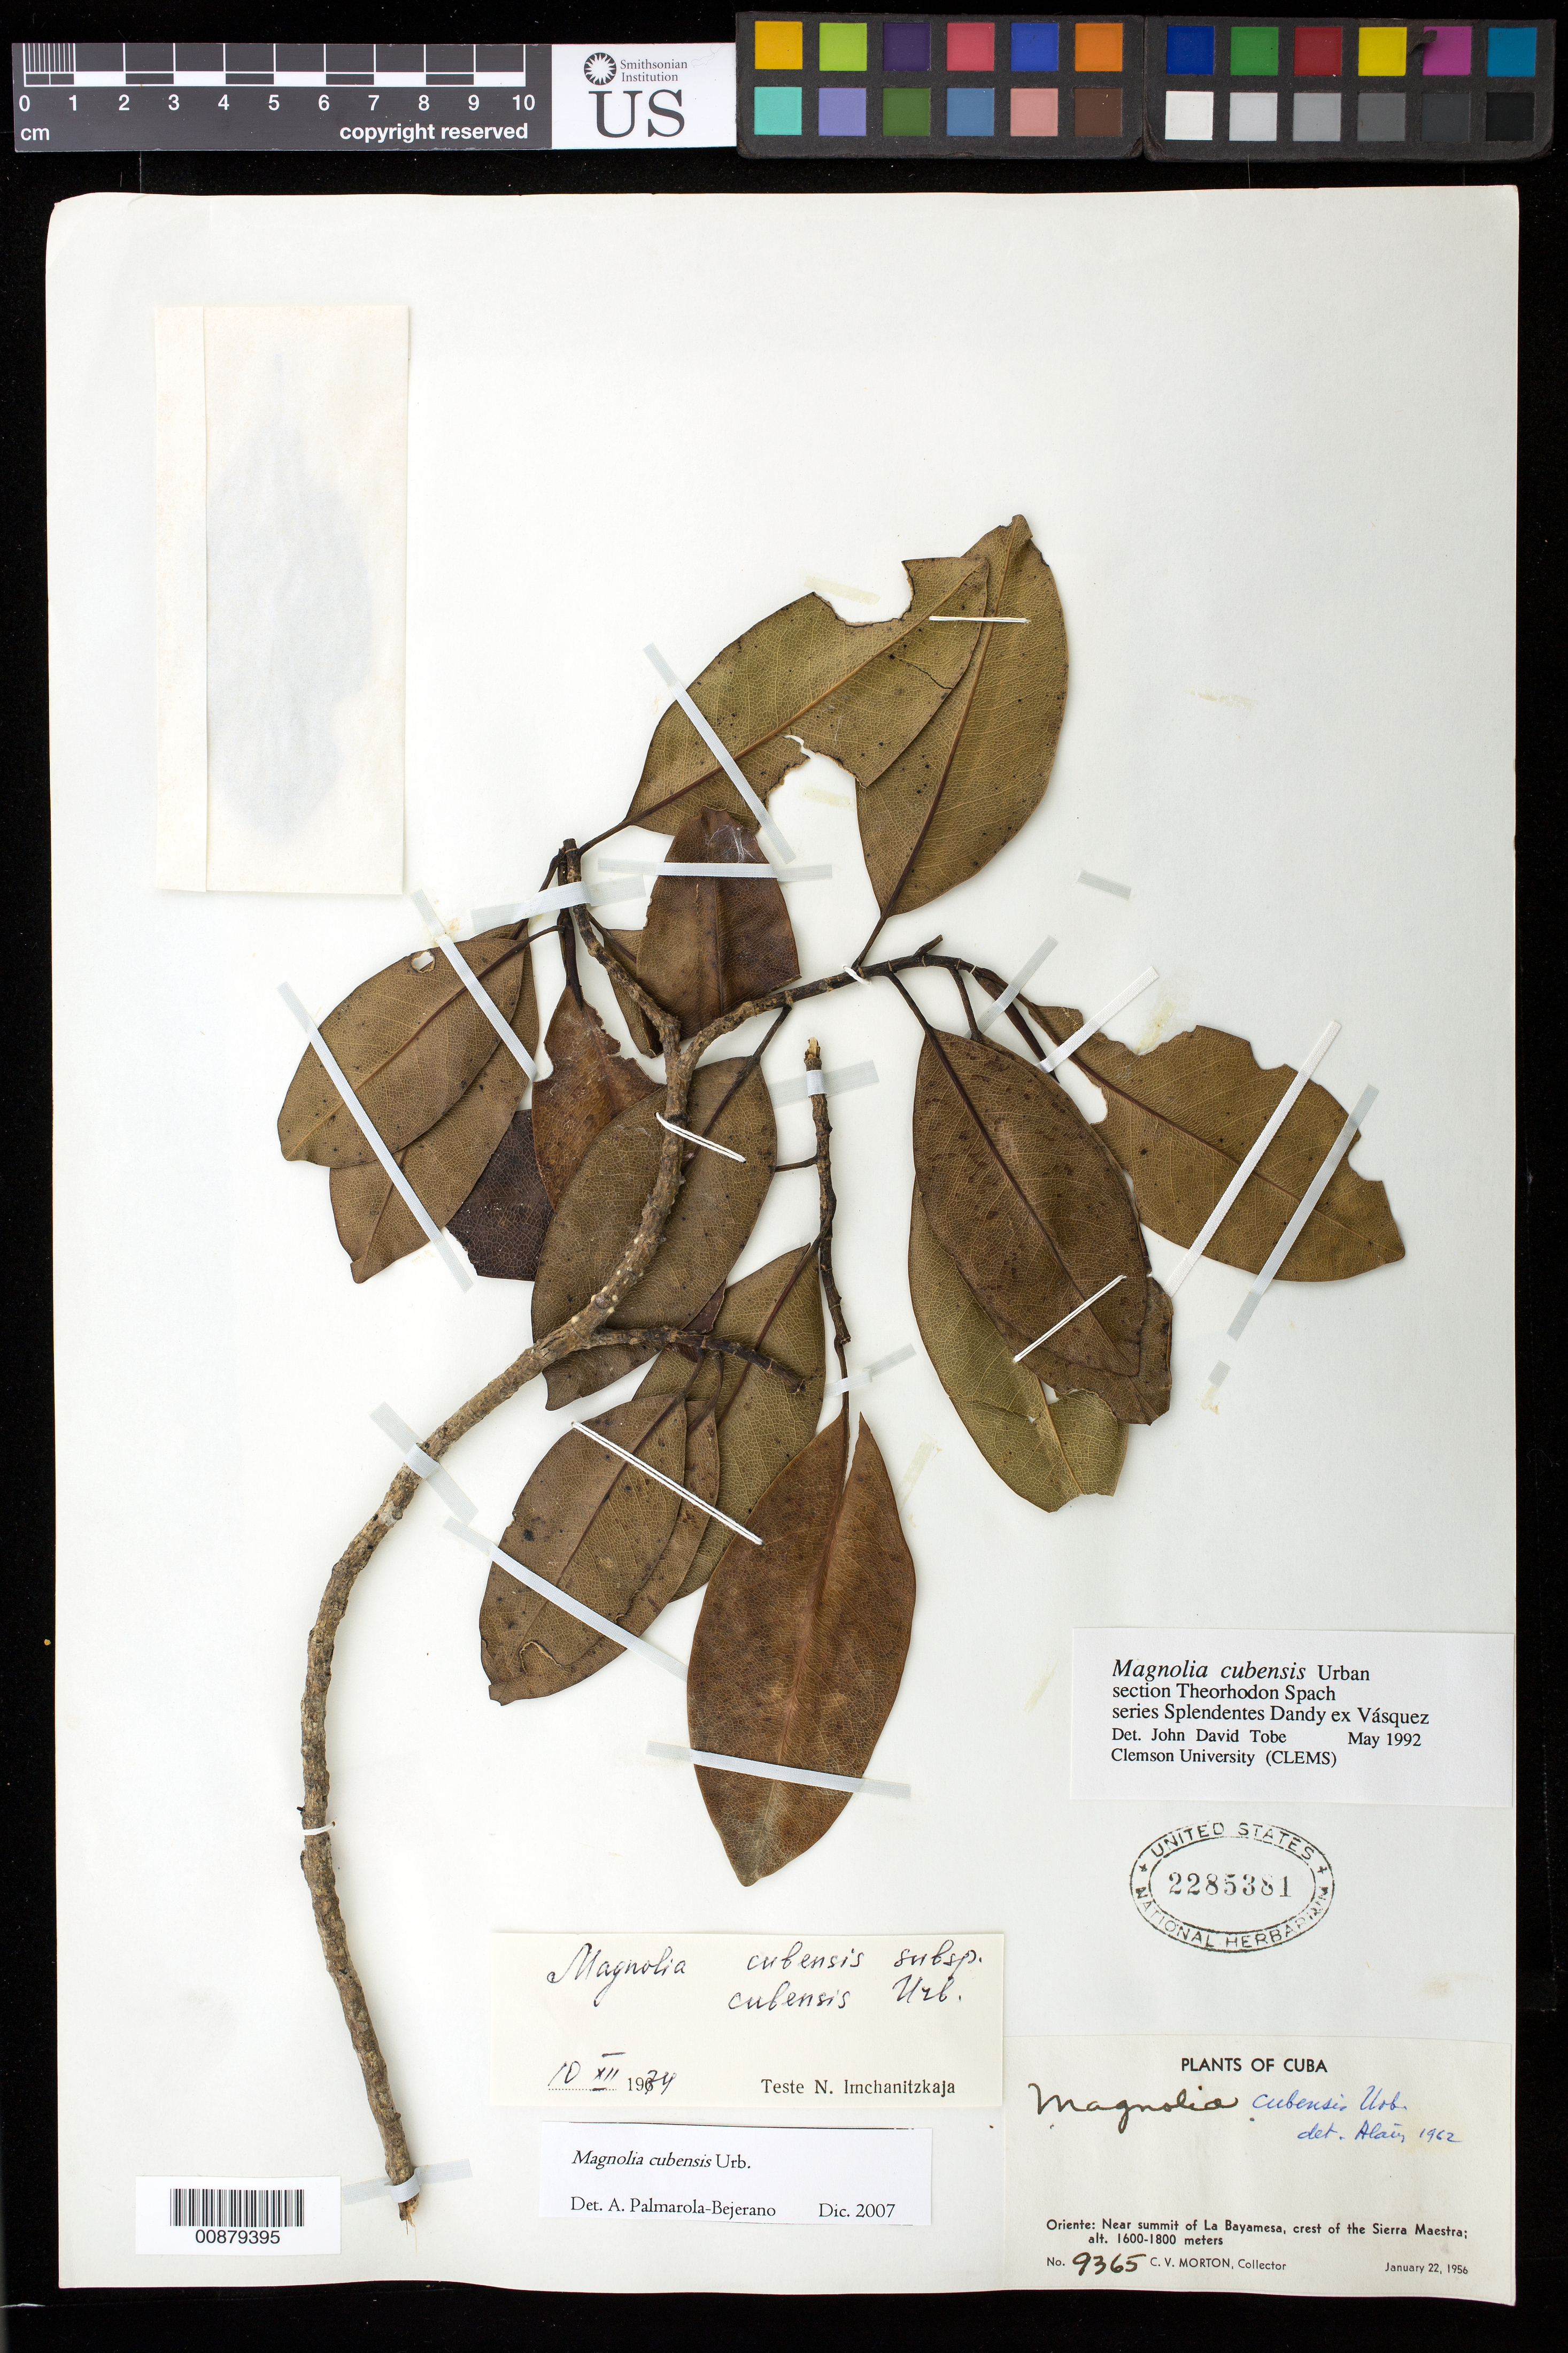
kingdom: Plantae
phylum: Tracheophyta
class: Magnoliopsida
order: Magnoliales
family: Magnoliaceae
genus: Magnolia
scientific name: Magnolia cubensis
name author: Urb.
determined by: Palmarola-Bejerano, A.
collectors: C. V. Morton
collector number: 9365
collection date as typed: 22 Jan 1956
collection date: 1956-01-22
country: Cuba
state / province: Oriente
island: Cuba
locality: Near summit of La Bayamesa, crest of the Sierra Maestra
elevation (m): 1600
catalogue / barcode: US 2285381